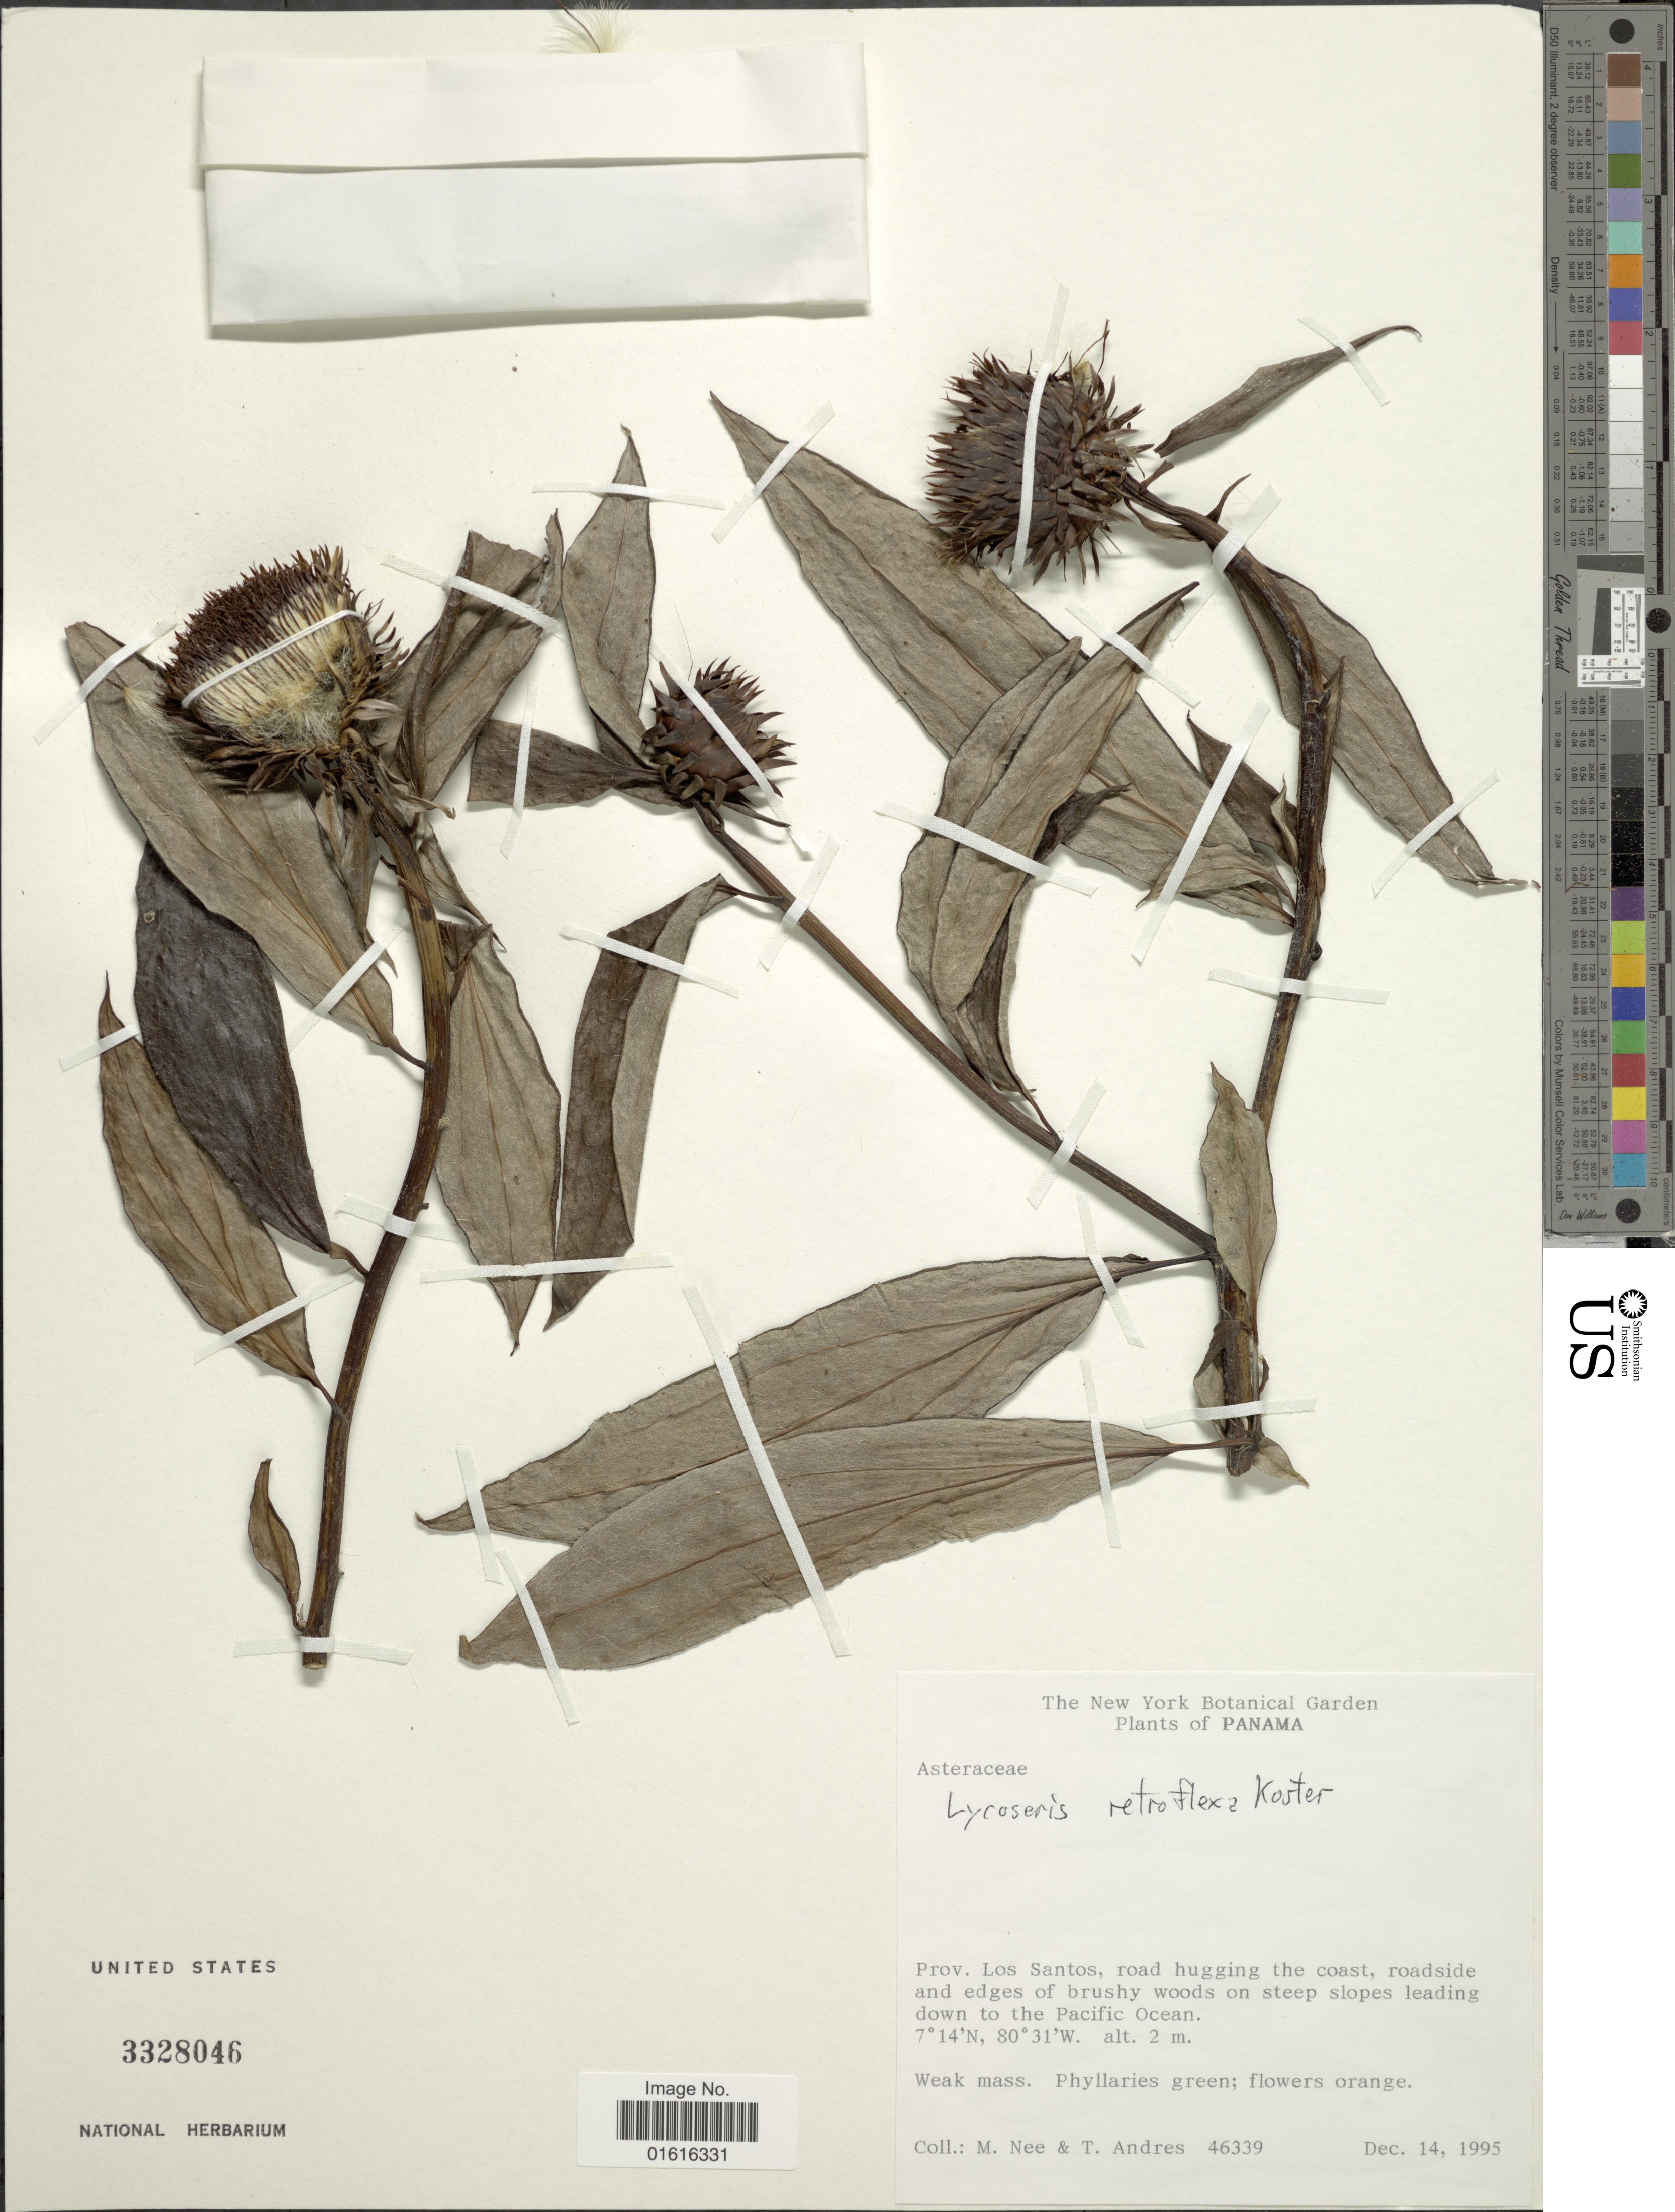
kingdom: Plantae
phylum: Tracheophyta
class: Magnoliopsida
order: Asterales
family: Asteraceae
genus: Lycoseris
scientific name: Lycoseris retroflexa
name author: J. Kost.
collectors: M. Nee & T. Andres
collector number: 46339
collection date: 1995-12-14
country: Panama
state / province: Los Santos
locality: Road hugging the coast, roadside and edges of brushy woods on steep slopes leading down to the pacific Ocean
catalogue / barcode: US 3328046